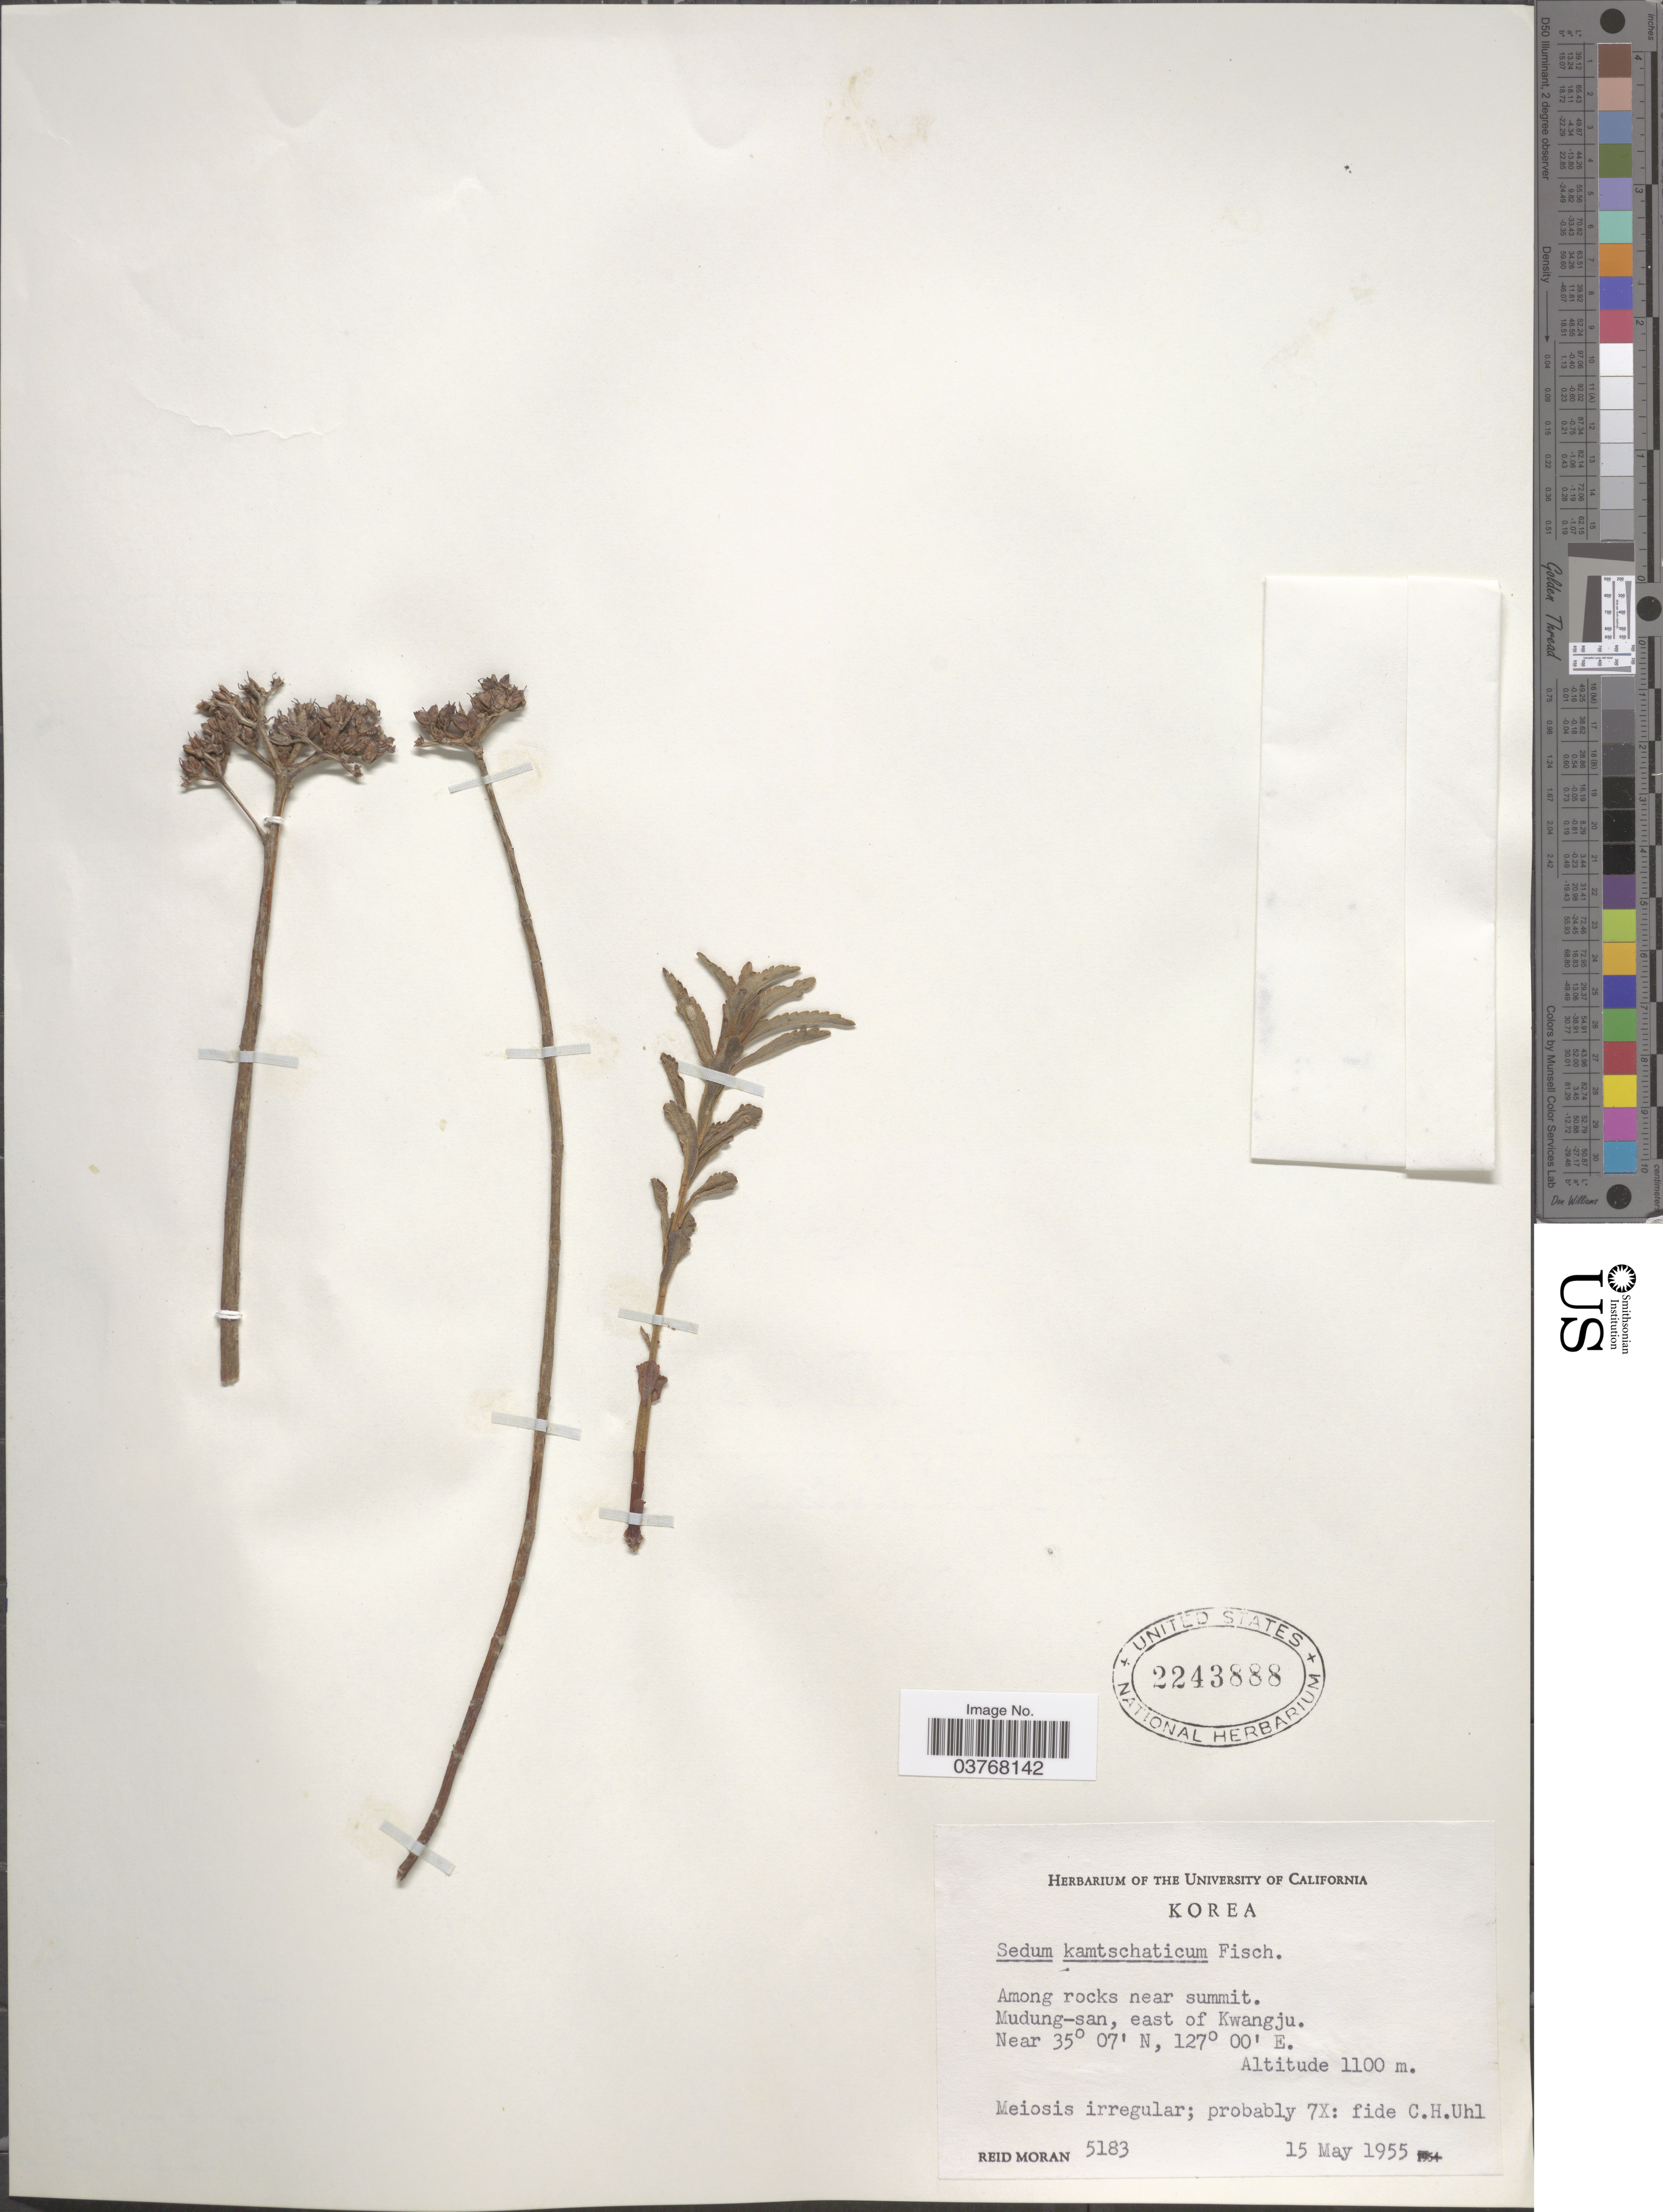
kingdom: Plantae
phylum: Tracheophyta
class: Magnoliopsida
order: Saxifragales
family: Crassulaceae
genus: Sedum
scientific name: Sedum kamtschaticum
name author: Fisch. & C.A. Mey.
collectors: R. V. Moran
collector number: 5183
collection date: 1955-05-15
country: South Korea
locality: Mudung-san, east of Kwangju.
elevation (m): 1100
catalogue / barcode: US 2243888